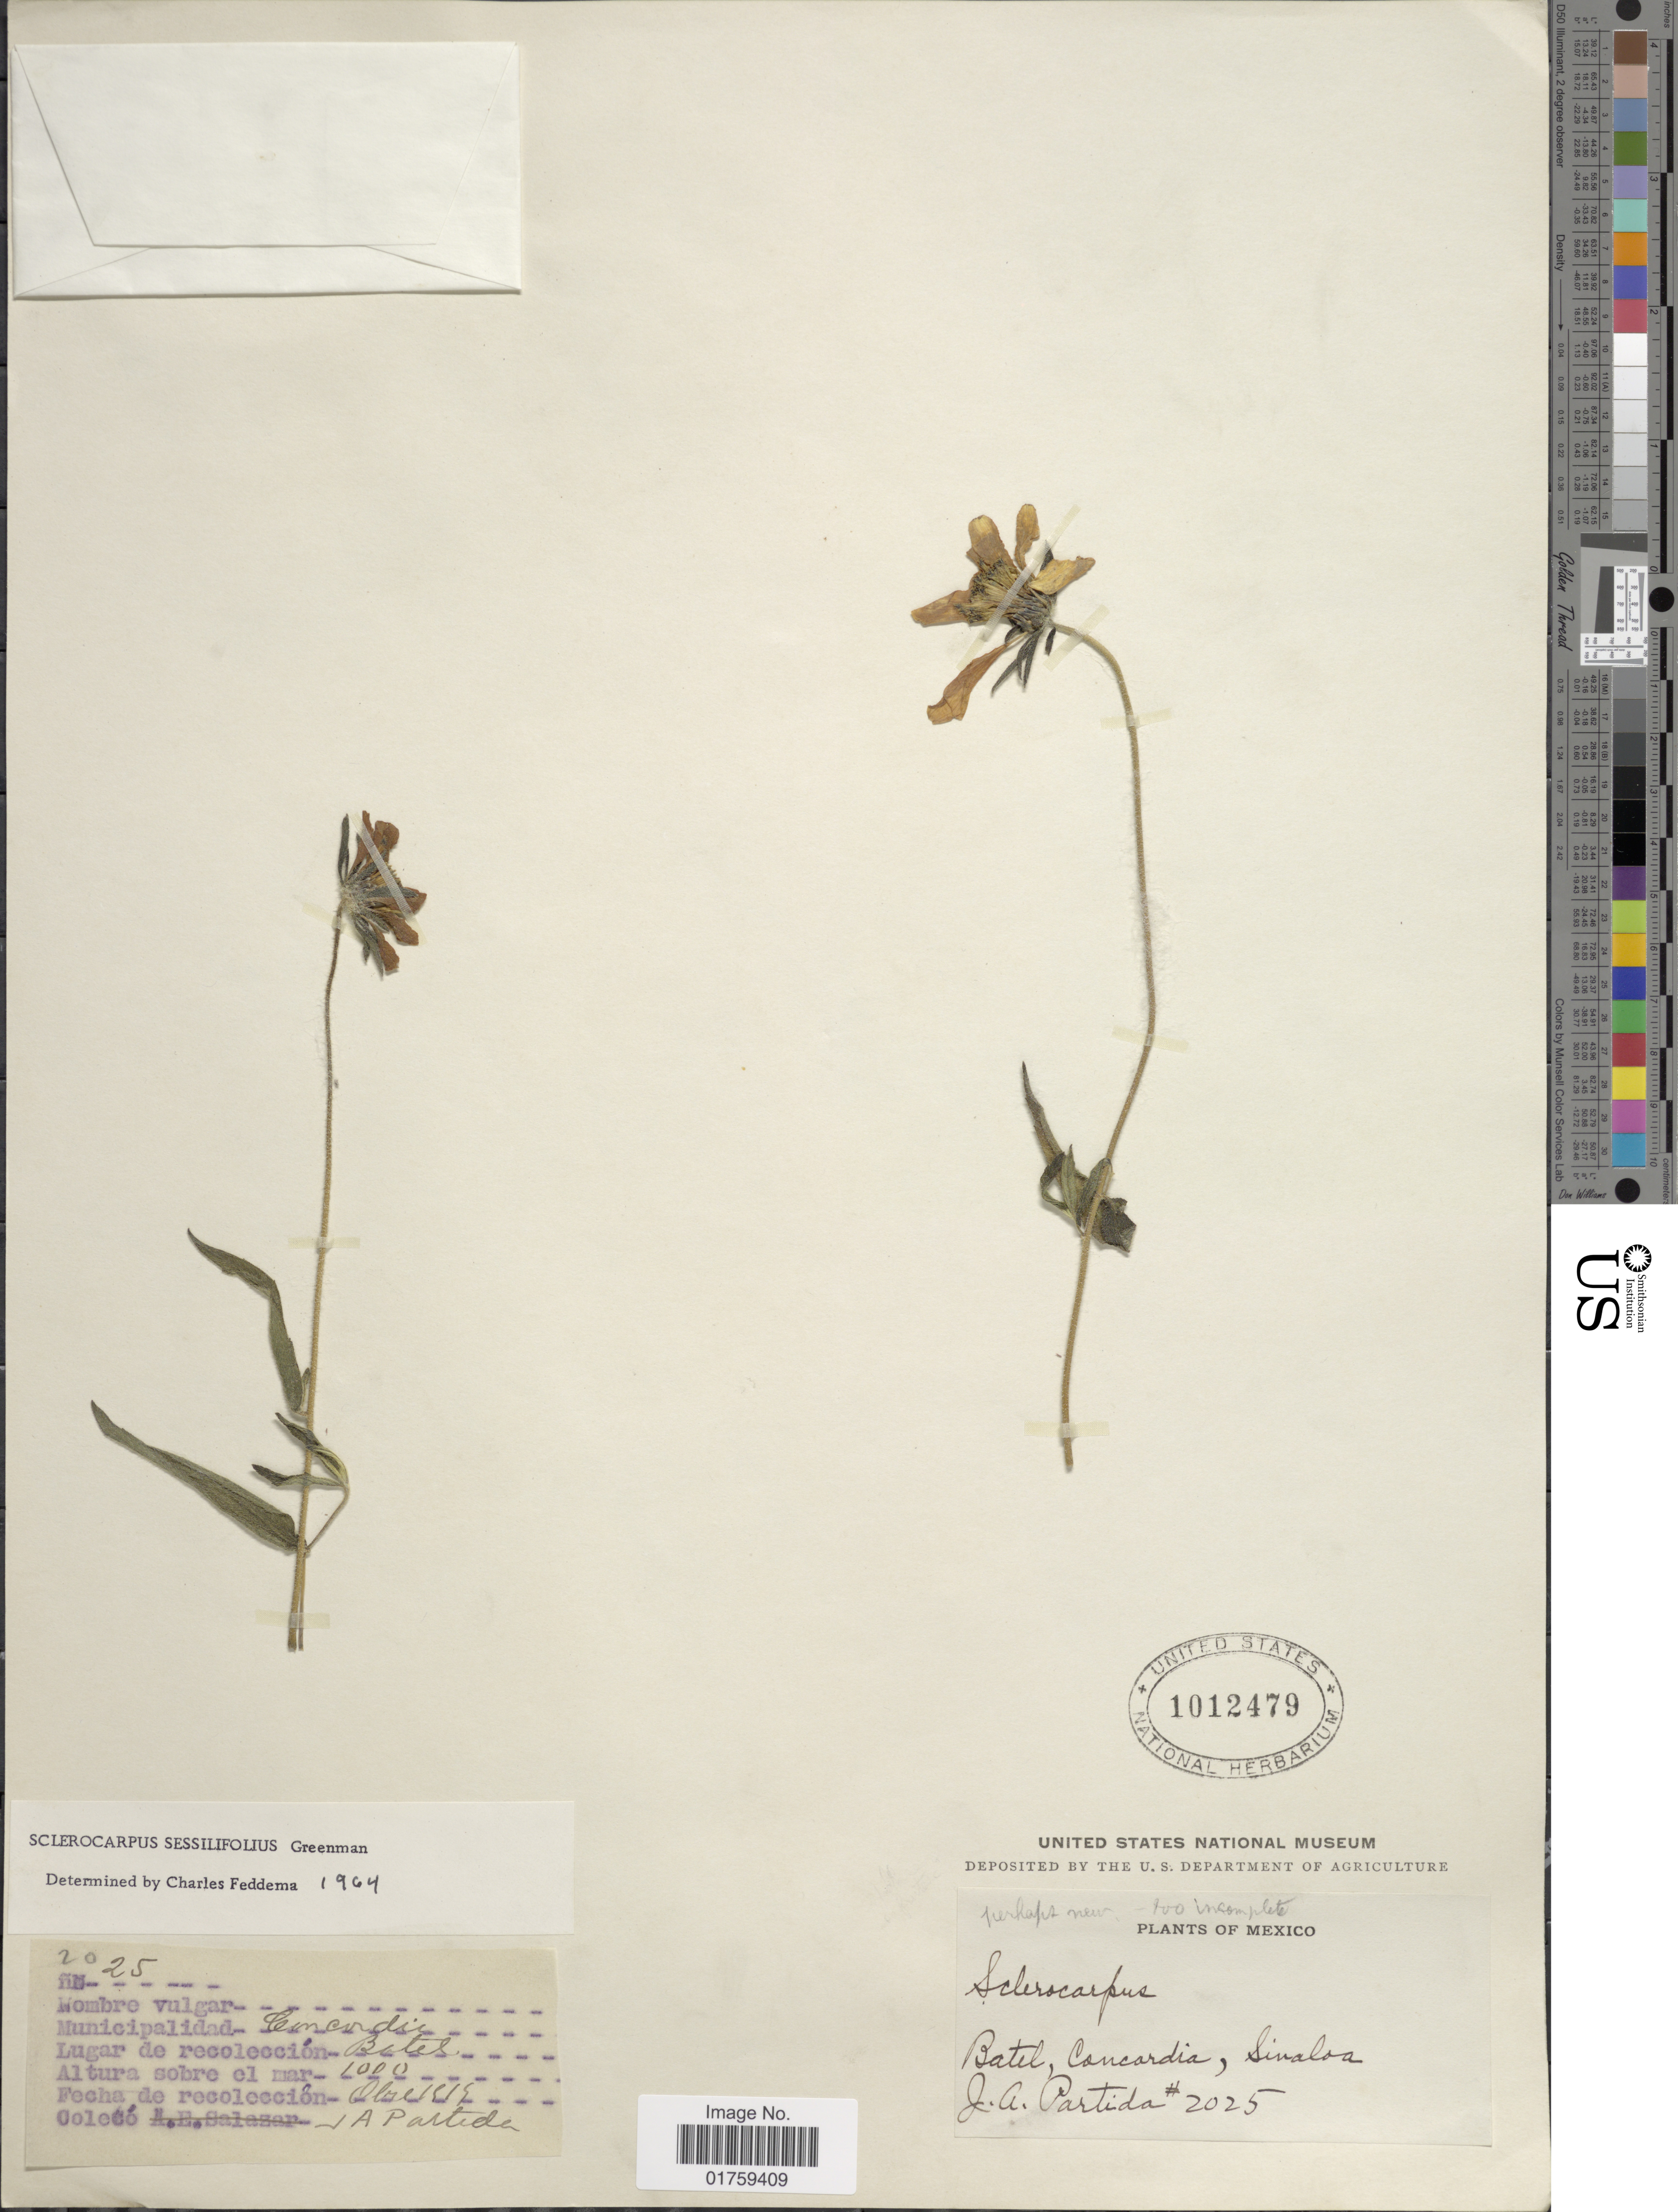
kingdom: Plantae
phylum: Tracheophyta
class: Magnoliopsida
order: Asterales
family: Asteraceae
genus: Sclerocarpus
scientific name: Sclerocarpus sessilifolius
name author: Greenm.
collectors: J. Partida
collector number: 2025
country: Mexico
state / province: Sinaloa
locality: Batel, Concordia, Sinaloa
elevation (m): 1000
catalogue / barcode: US 1012479